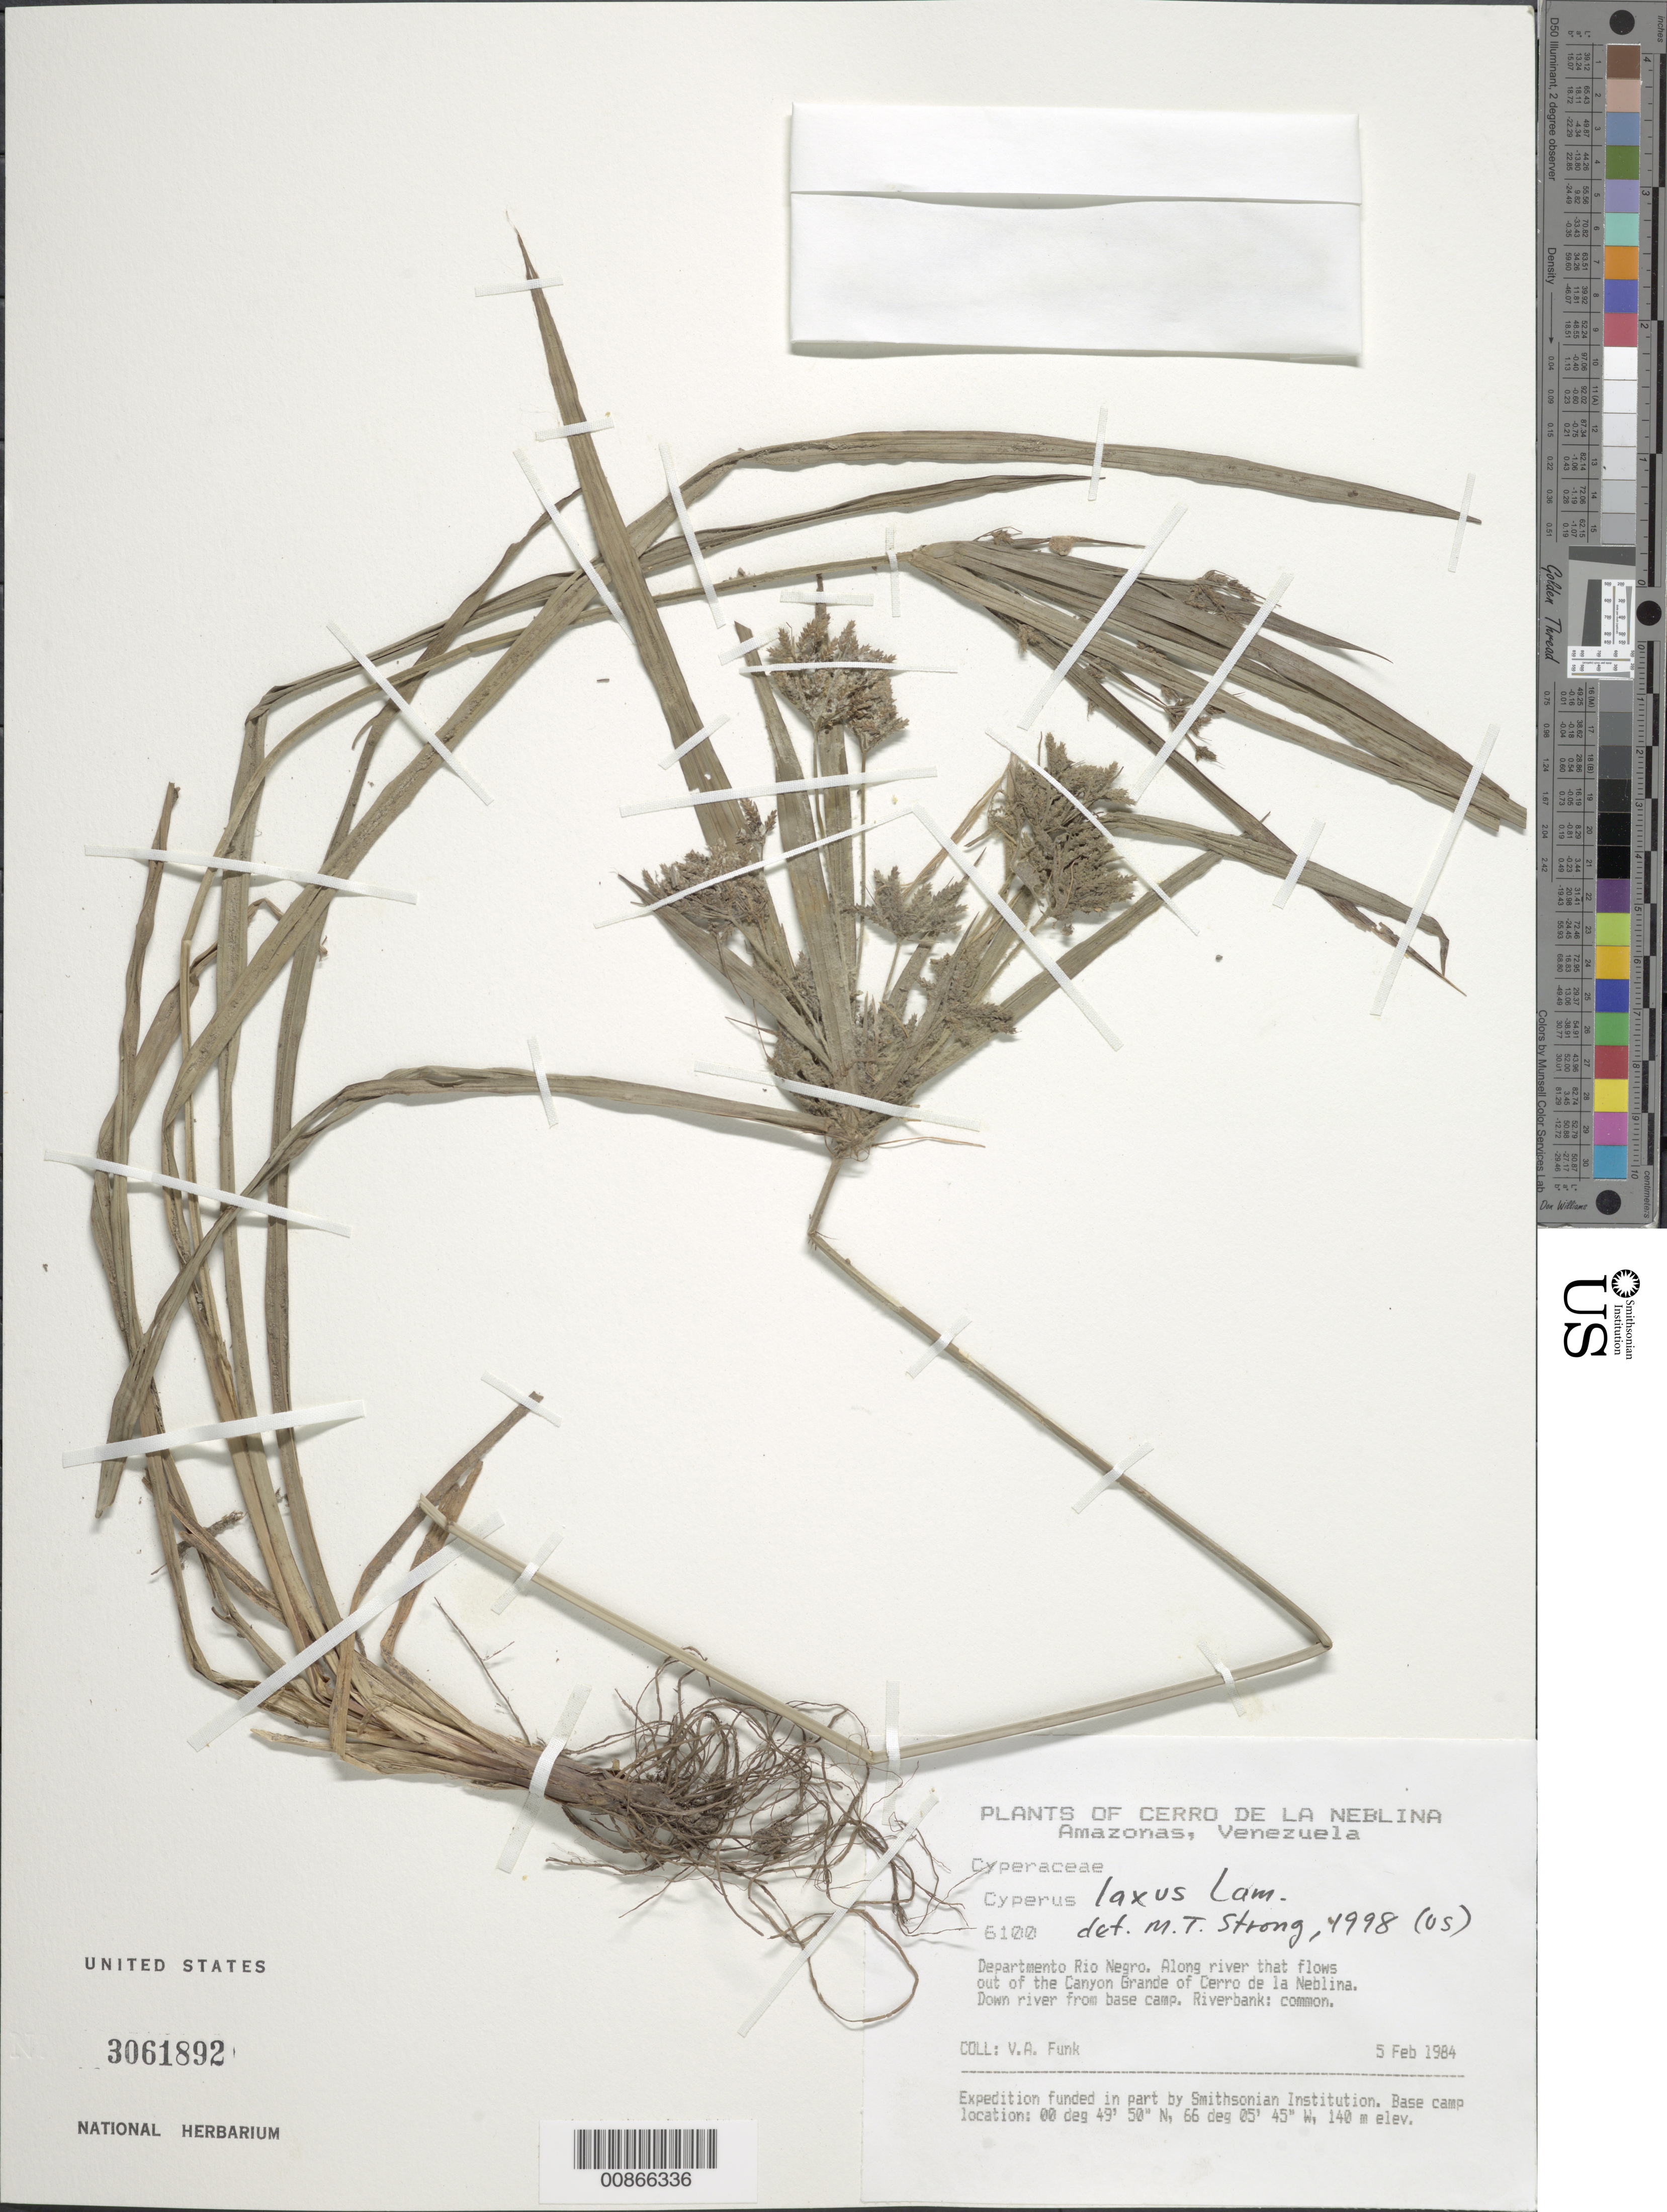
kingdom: Plantae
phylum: Tracheophyta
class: Liliopsida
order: Poales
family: Cyperaceae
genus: Cyperus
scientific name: Cyperus laxus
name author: Lam.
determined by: Strong, M. T., (US), Smithsonian Institution - National Museum of Natural History (UNITED STATES)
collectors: V. Funk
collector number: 6100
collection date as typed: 5-Feb-84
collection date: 1984-02-05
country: Venezuela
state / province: Amazonas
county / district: Río Negro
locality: Canyon Grande, Cerro de la Neblina, down river from base camp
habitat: Riverbank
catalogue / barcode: US 3061892